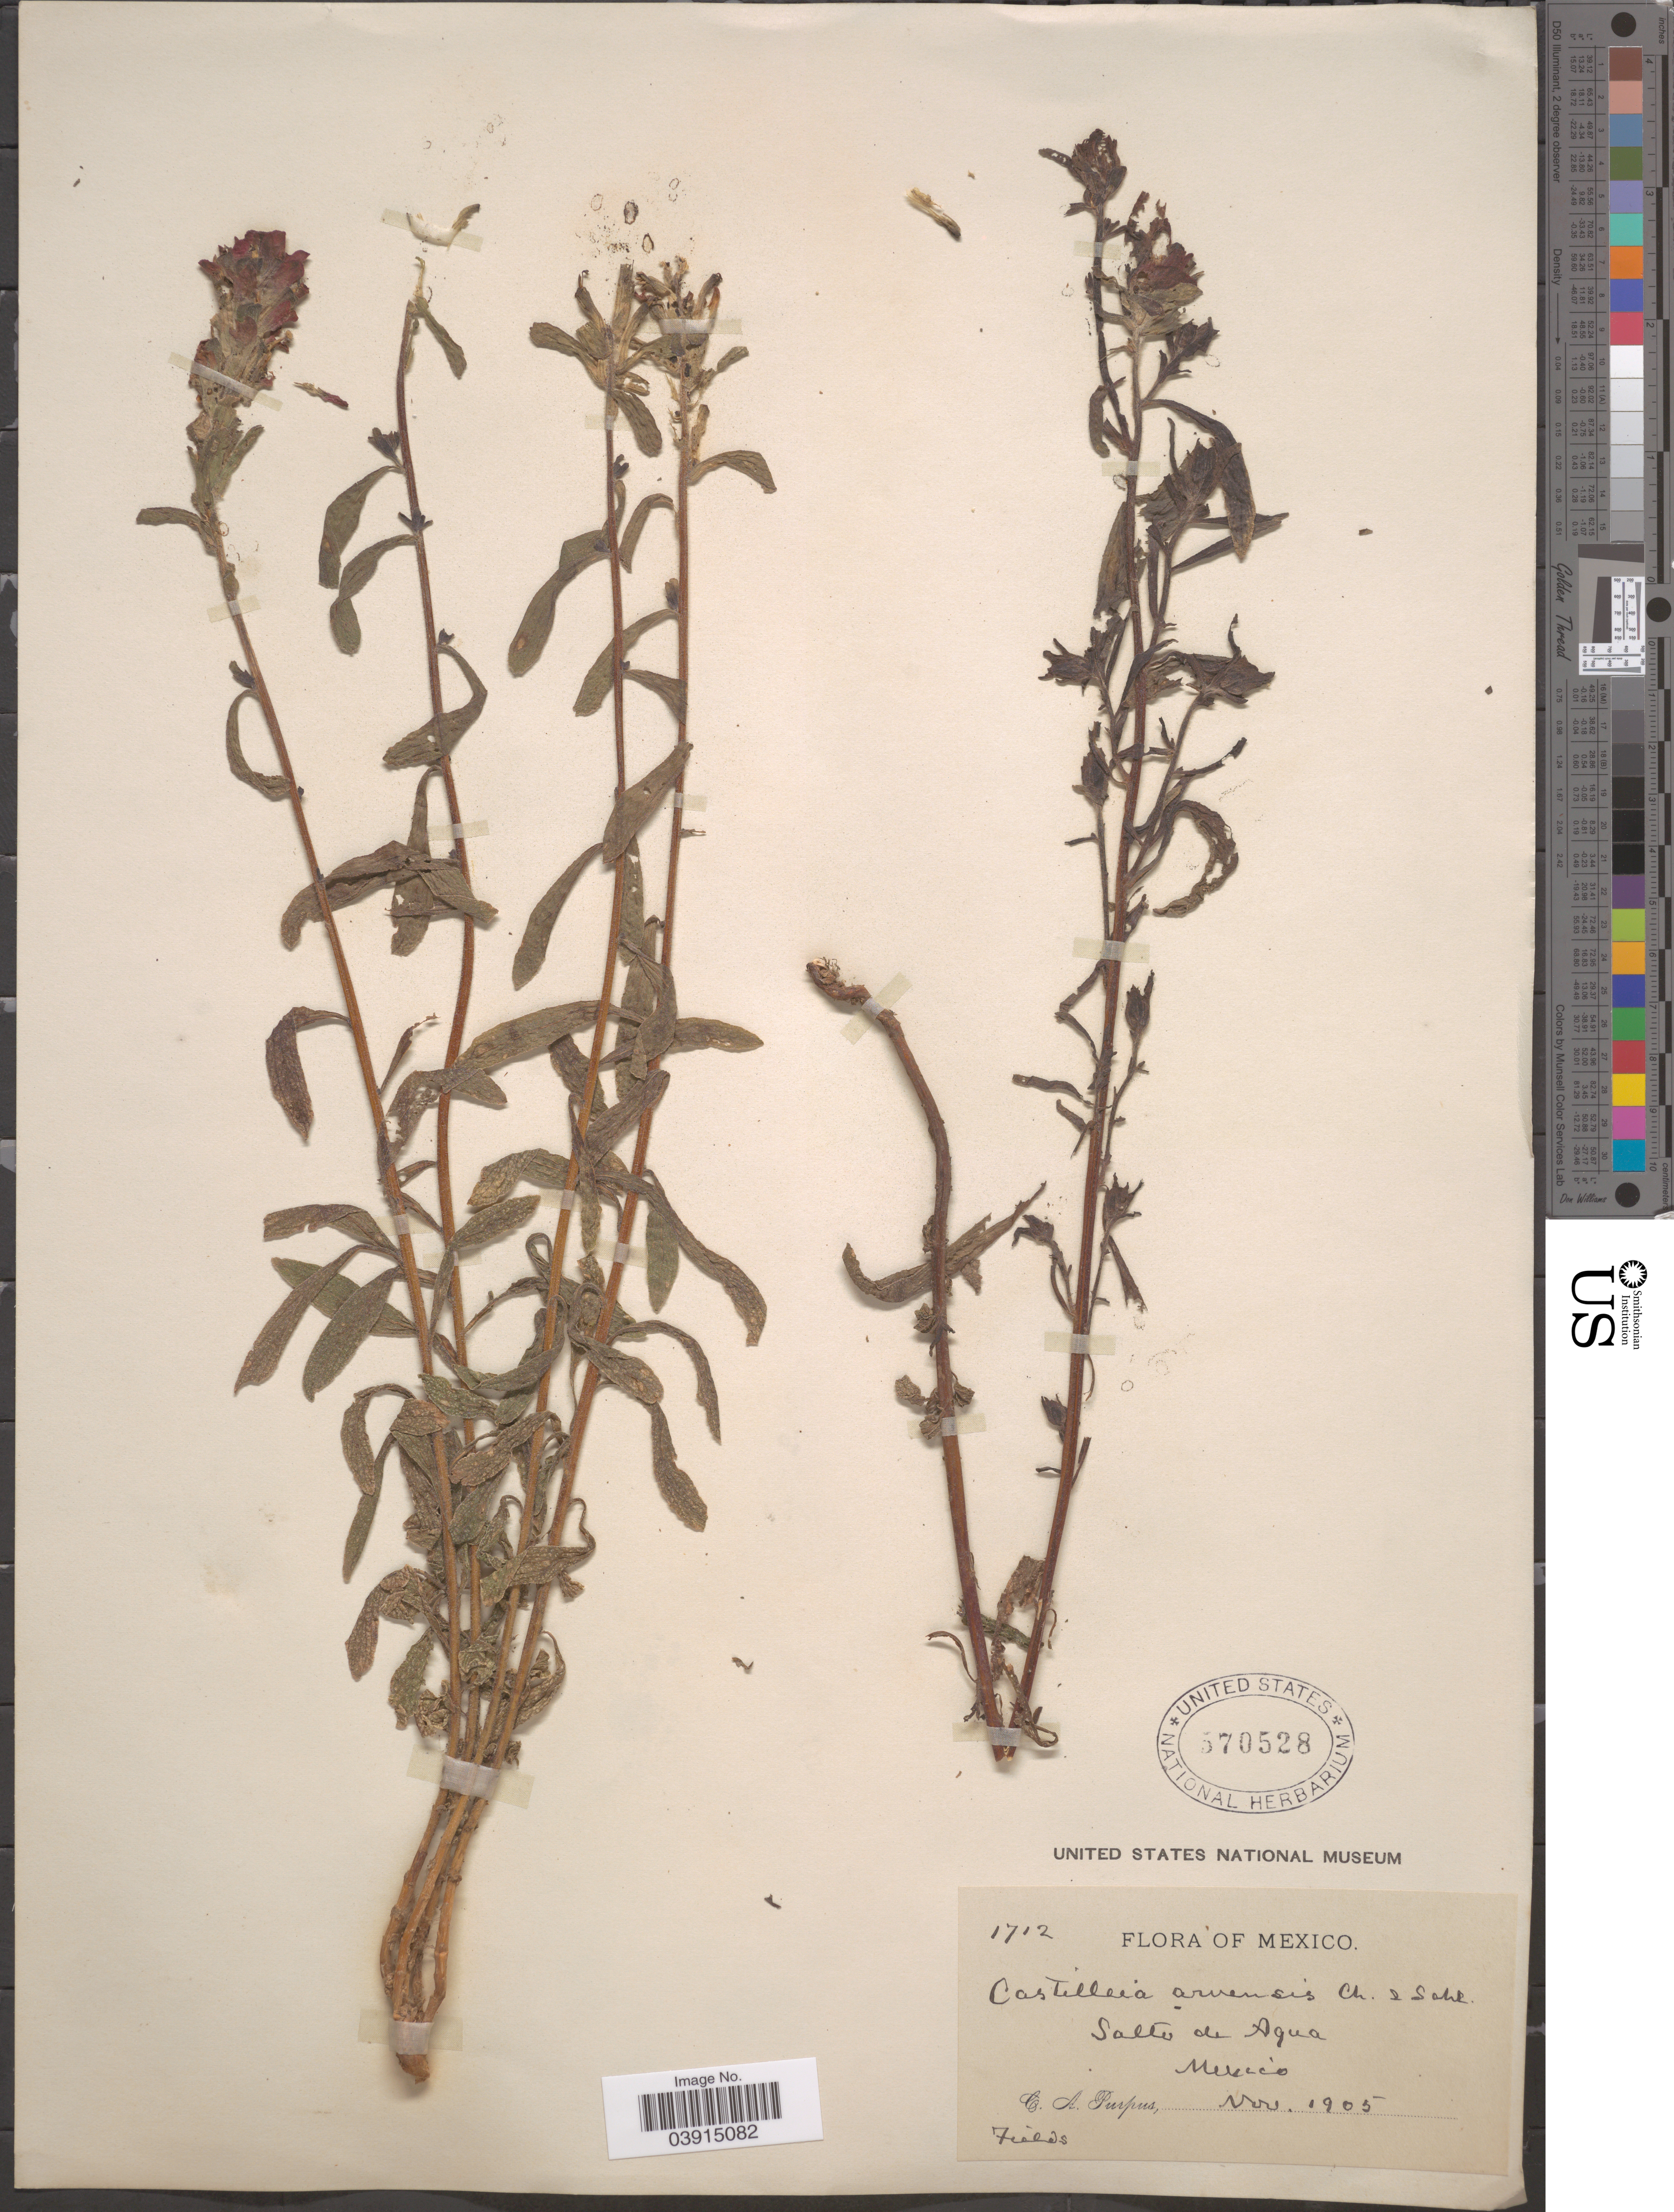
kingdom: Plantae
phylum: Tracheophyta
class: Magnoliopsida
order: Lamiales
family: Orobanchaceae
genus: Castilleja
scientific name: Castilleja arvensis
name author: Schltdl. & Cham.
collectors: C. A. Purpus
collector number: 1712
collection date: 1905-11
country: Mexico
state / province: México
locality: Salto de Agua.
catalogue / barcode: US 570528